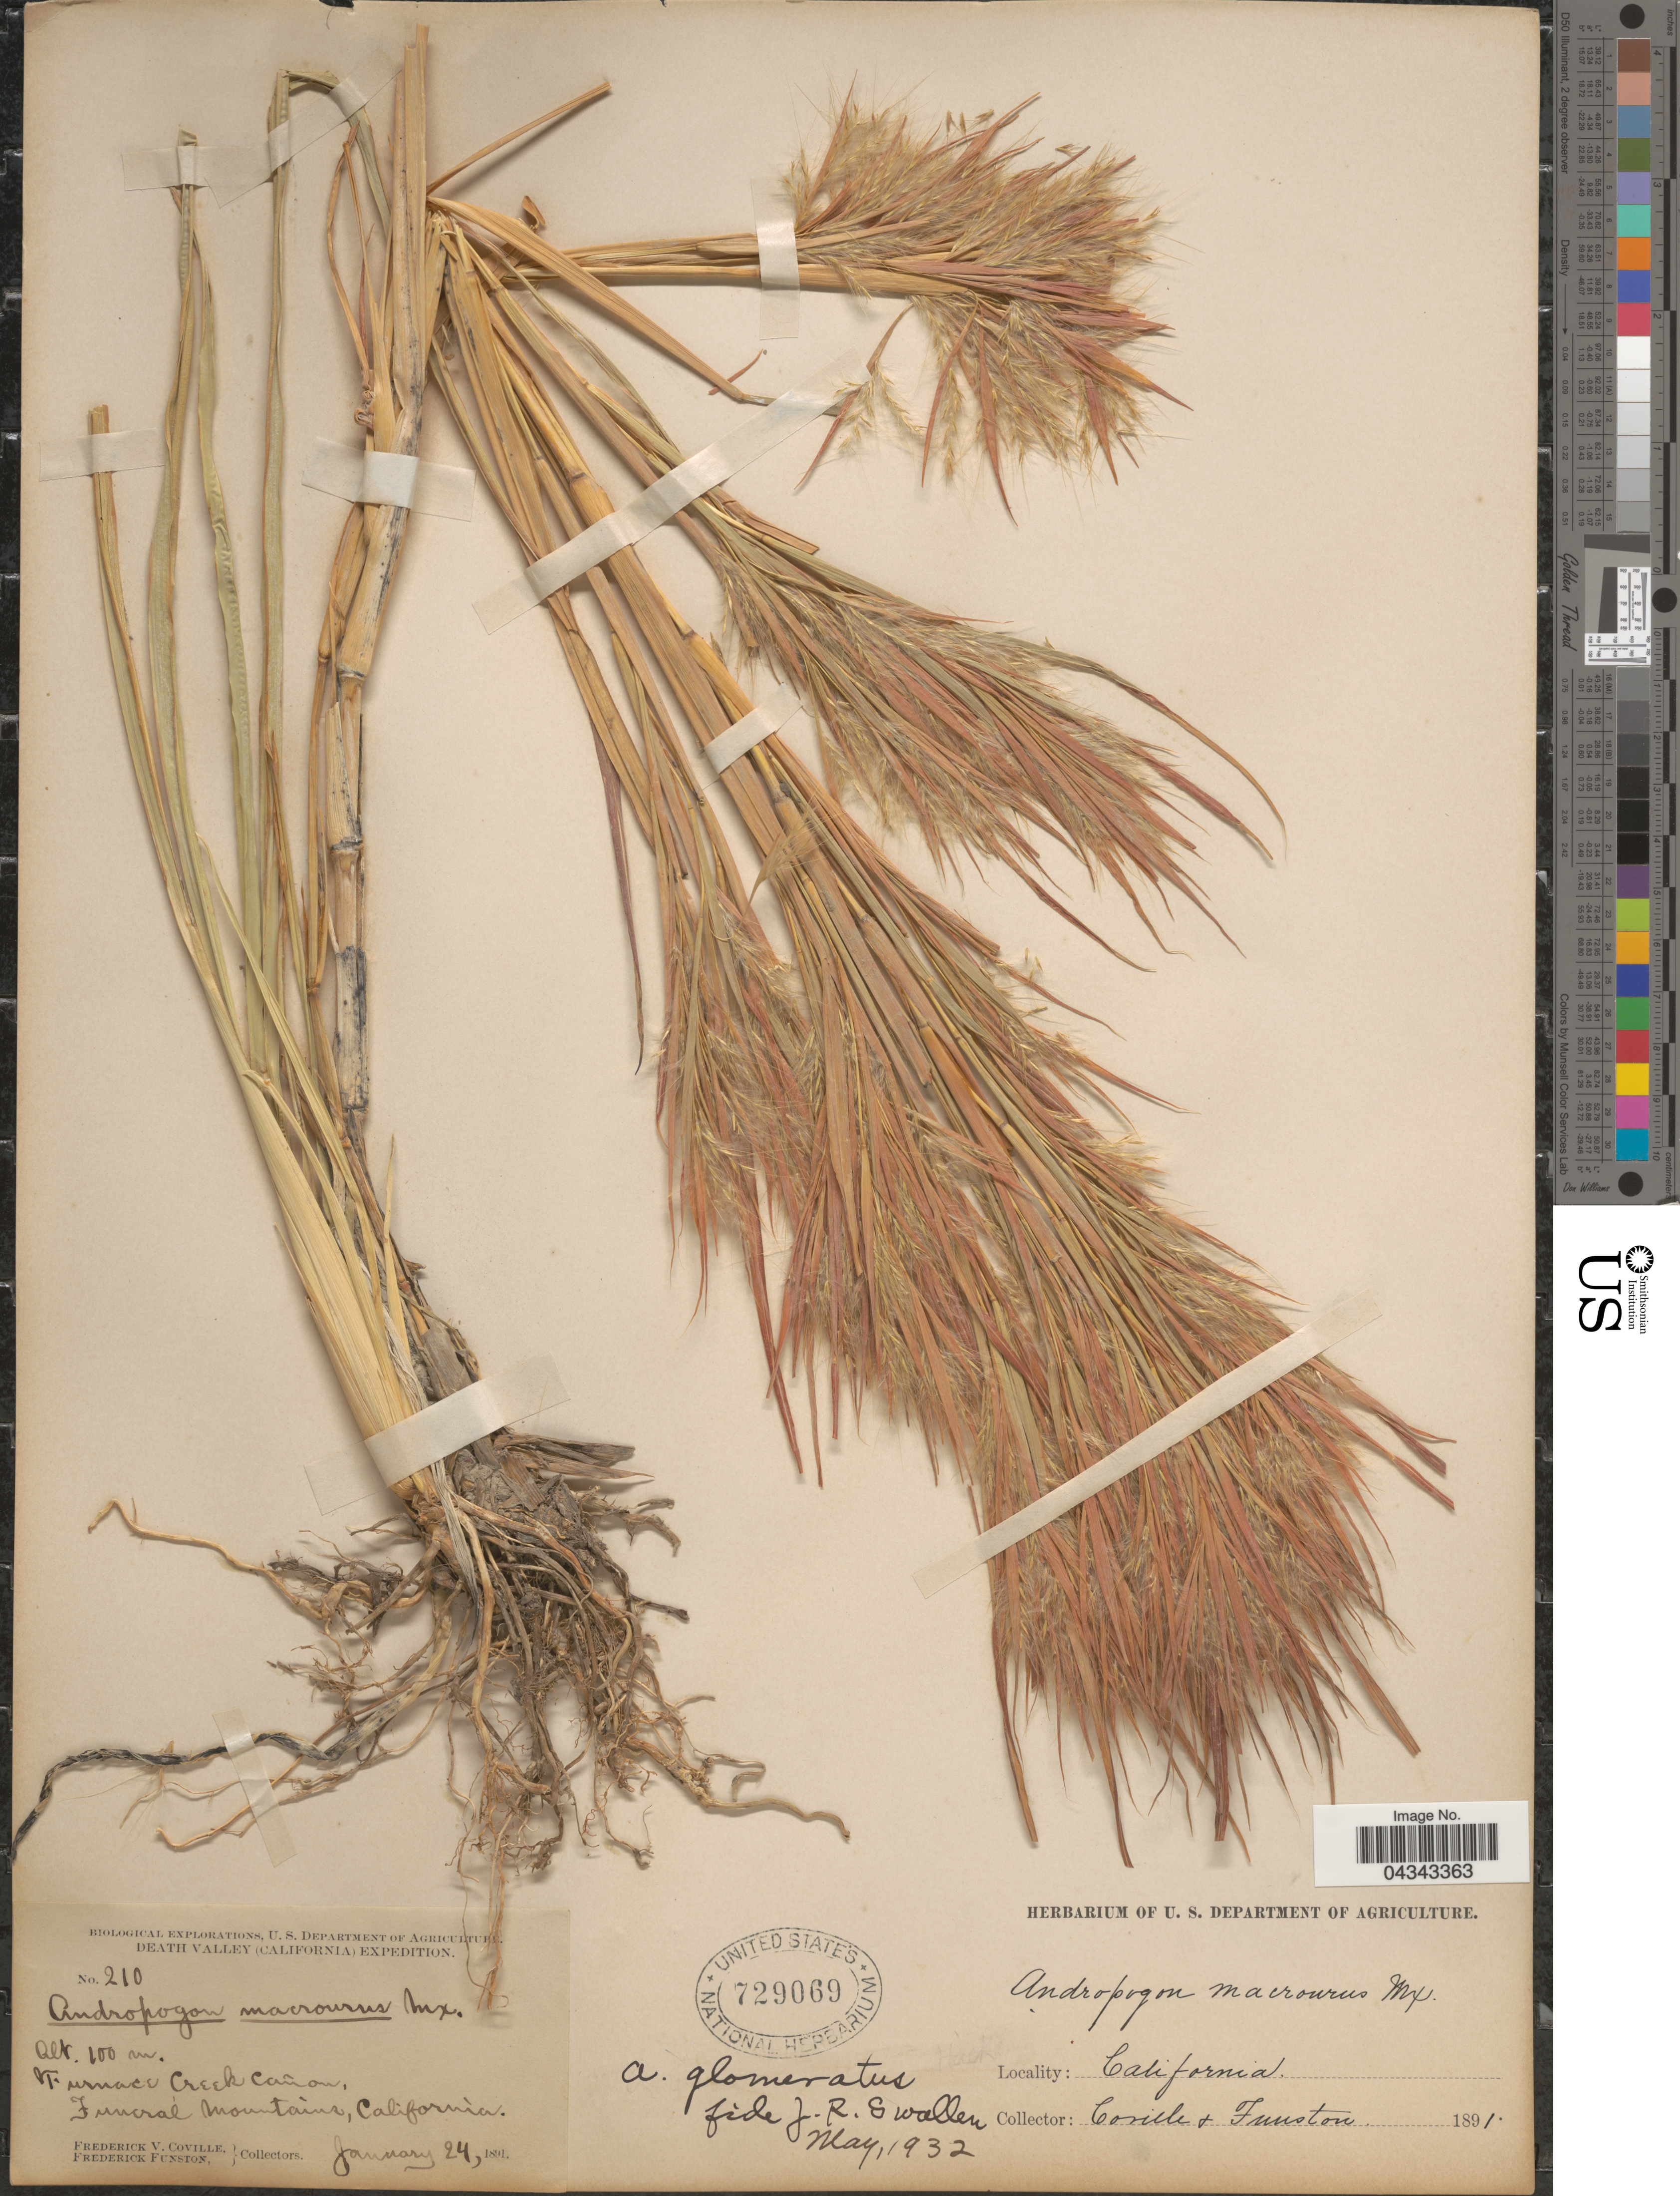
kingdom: Plantae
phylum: Tracheophyta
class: Liliopsida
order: Poales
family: Poaceae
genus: Andropogon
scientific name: Andropogon glomeratus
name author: (Walter) Britton, Stearns & Poggenb.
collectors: F. V. Coville & F. Funston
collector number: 210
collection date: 1891-01-24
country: United States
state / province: California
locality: Furnace Creek Cañon. Funeral Mountains.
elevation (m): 100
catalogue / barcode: US 729069